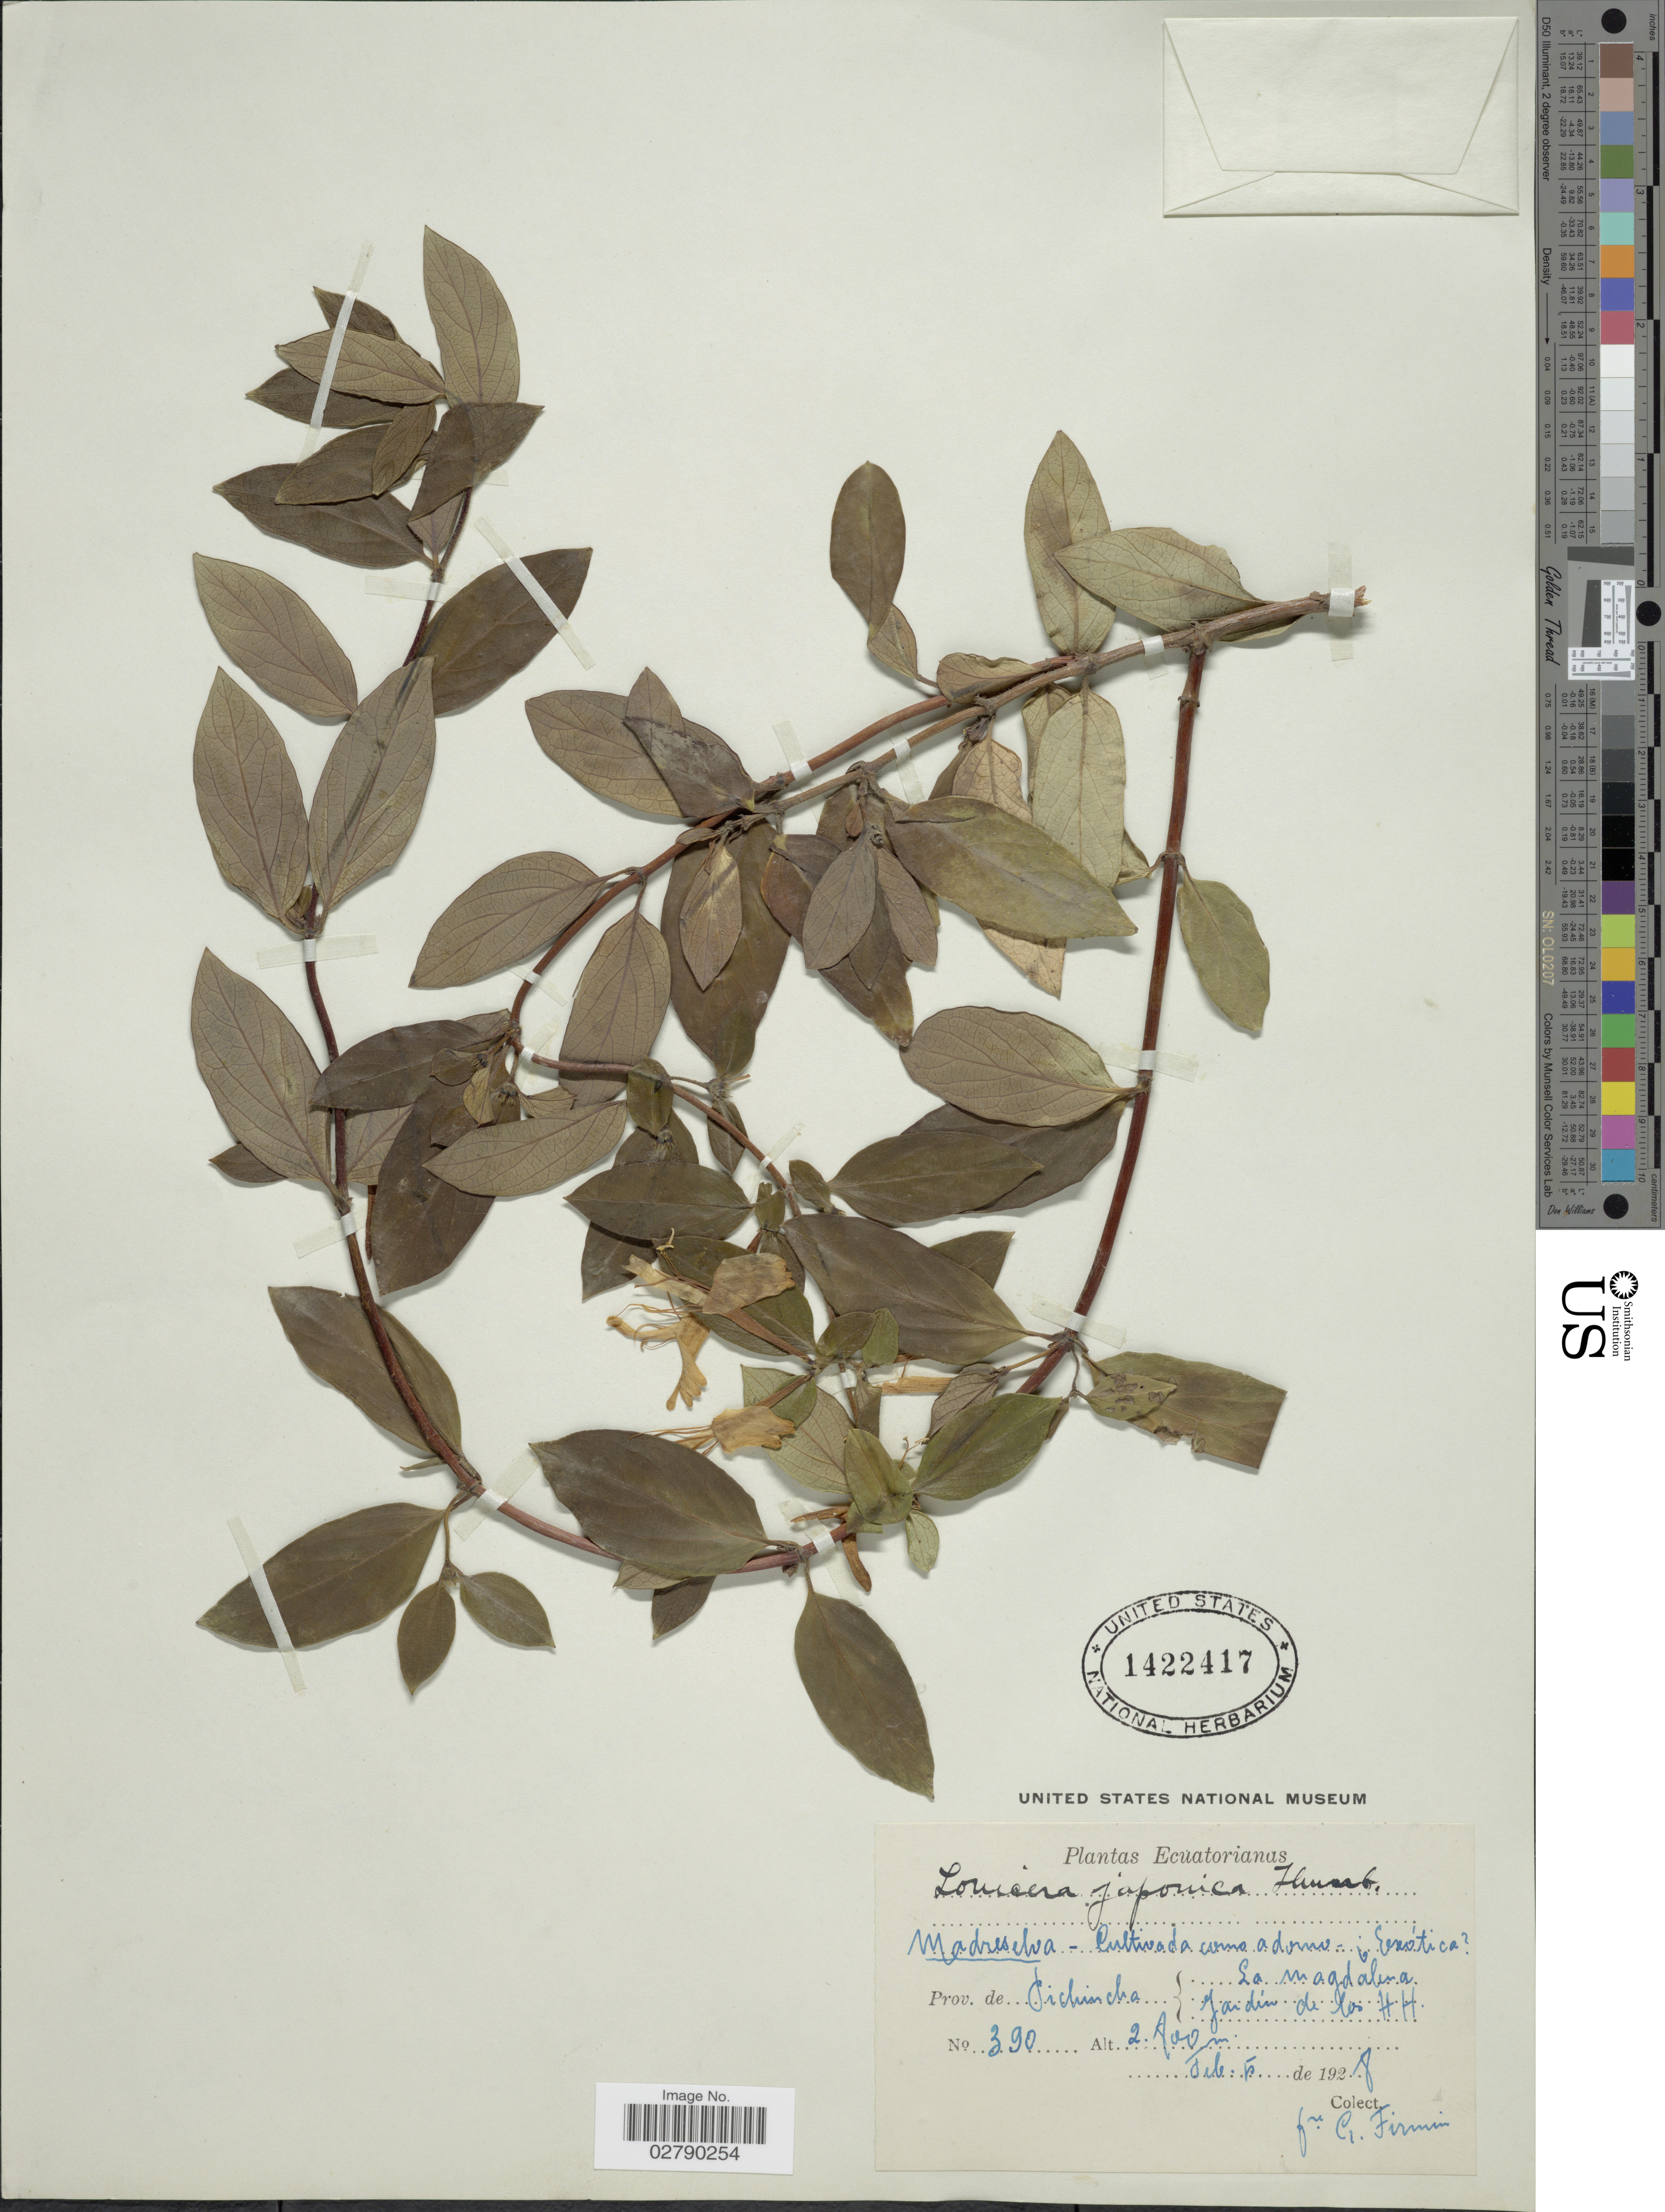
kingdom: Plantae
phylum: Tracheophyta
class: Magnoliopsida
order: Dipsacales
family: Caprifoliaceae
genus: Lonicera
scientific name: Lonicera japonica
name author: Thunb.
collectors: F. Firmin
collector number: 390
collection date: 1928-02-05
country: Ecuador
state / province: Pichincha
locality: La Magdalena, Jardin de los H. H.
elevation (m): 2800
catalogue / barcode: US 1422417